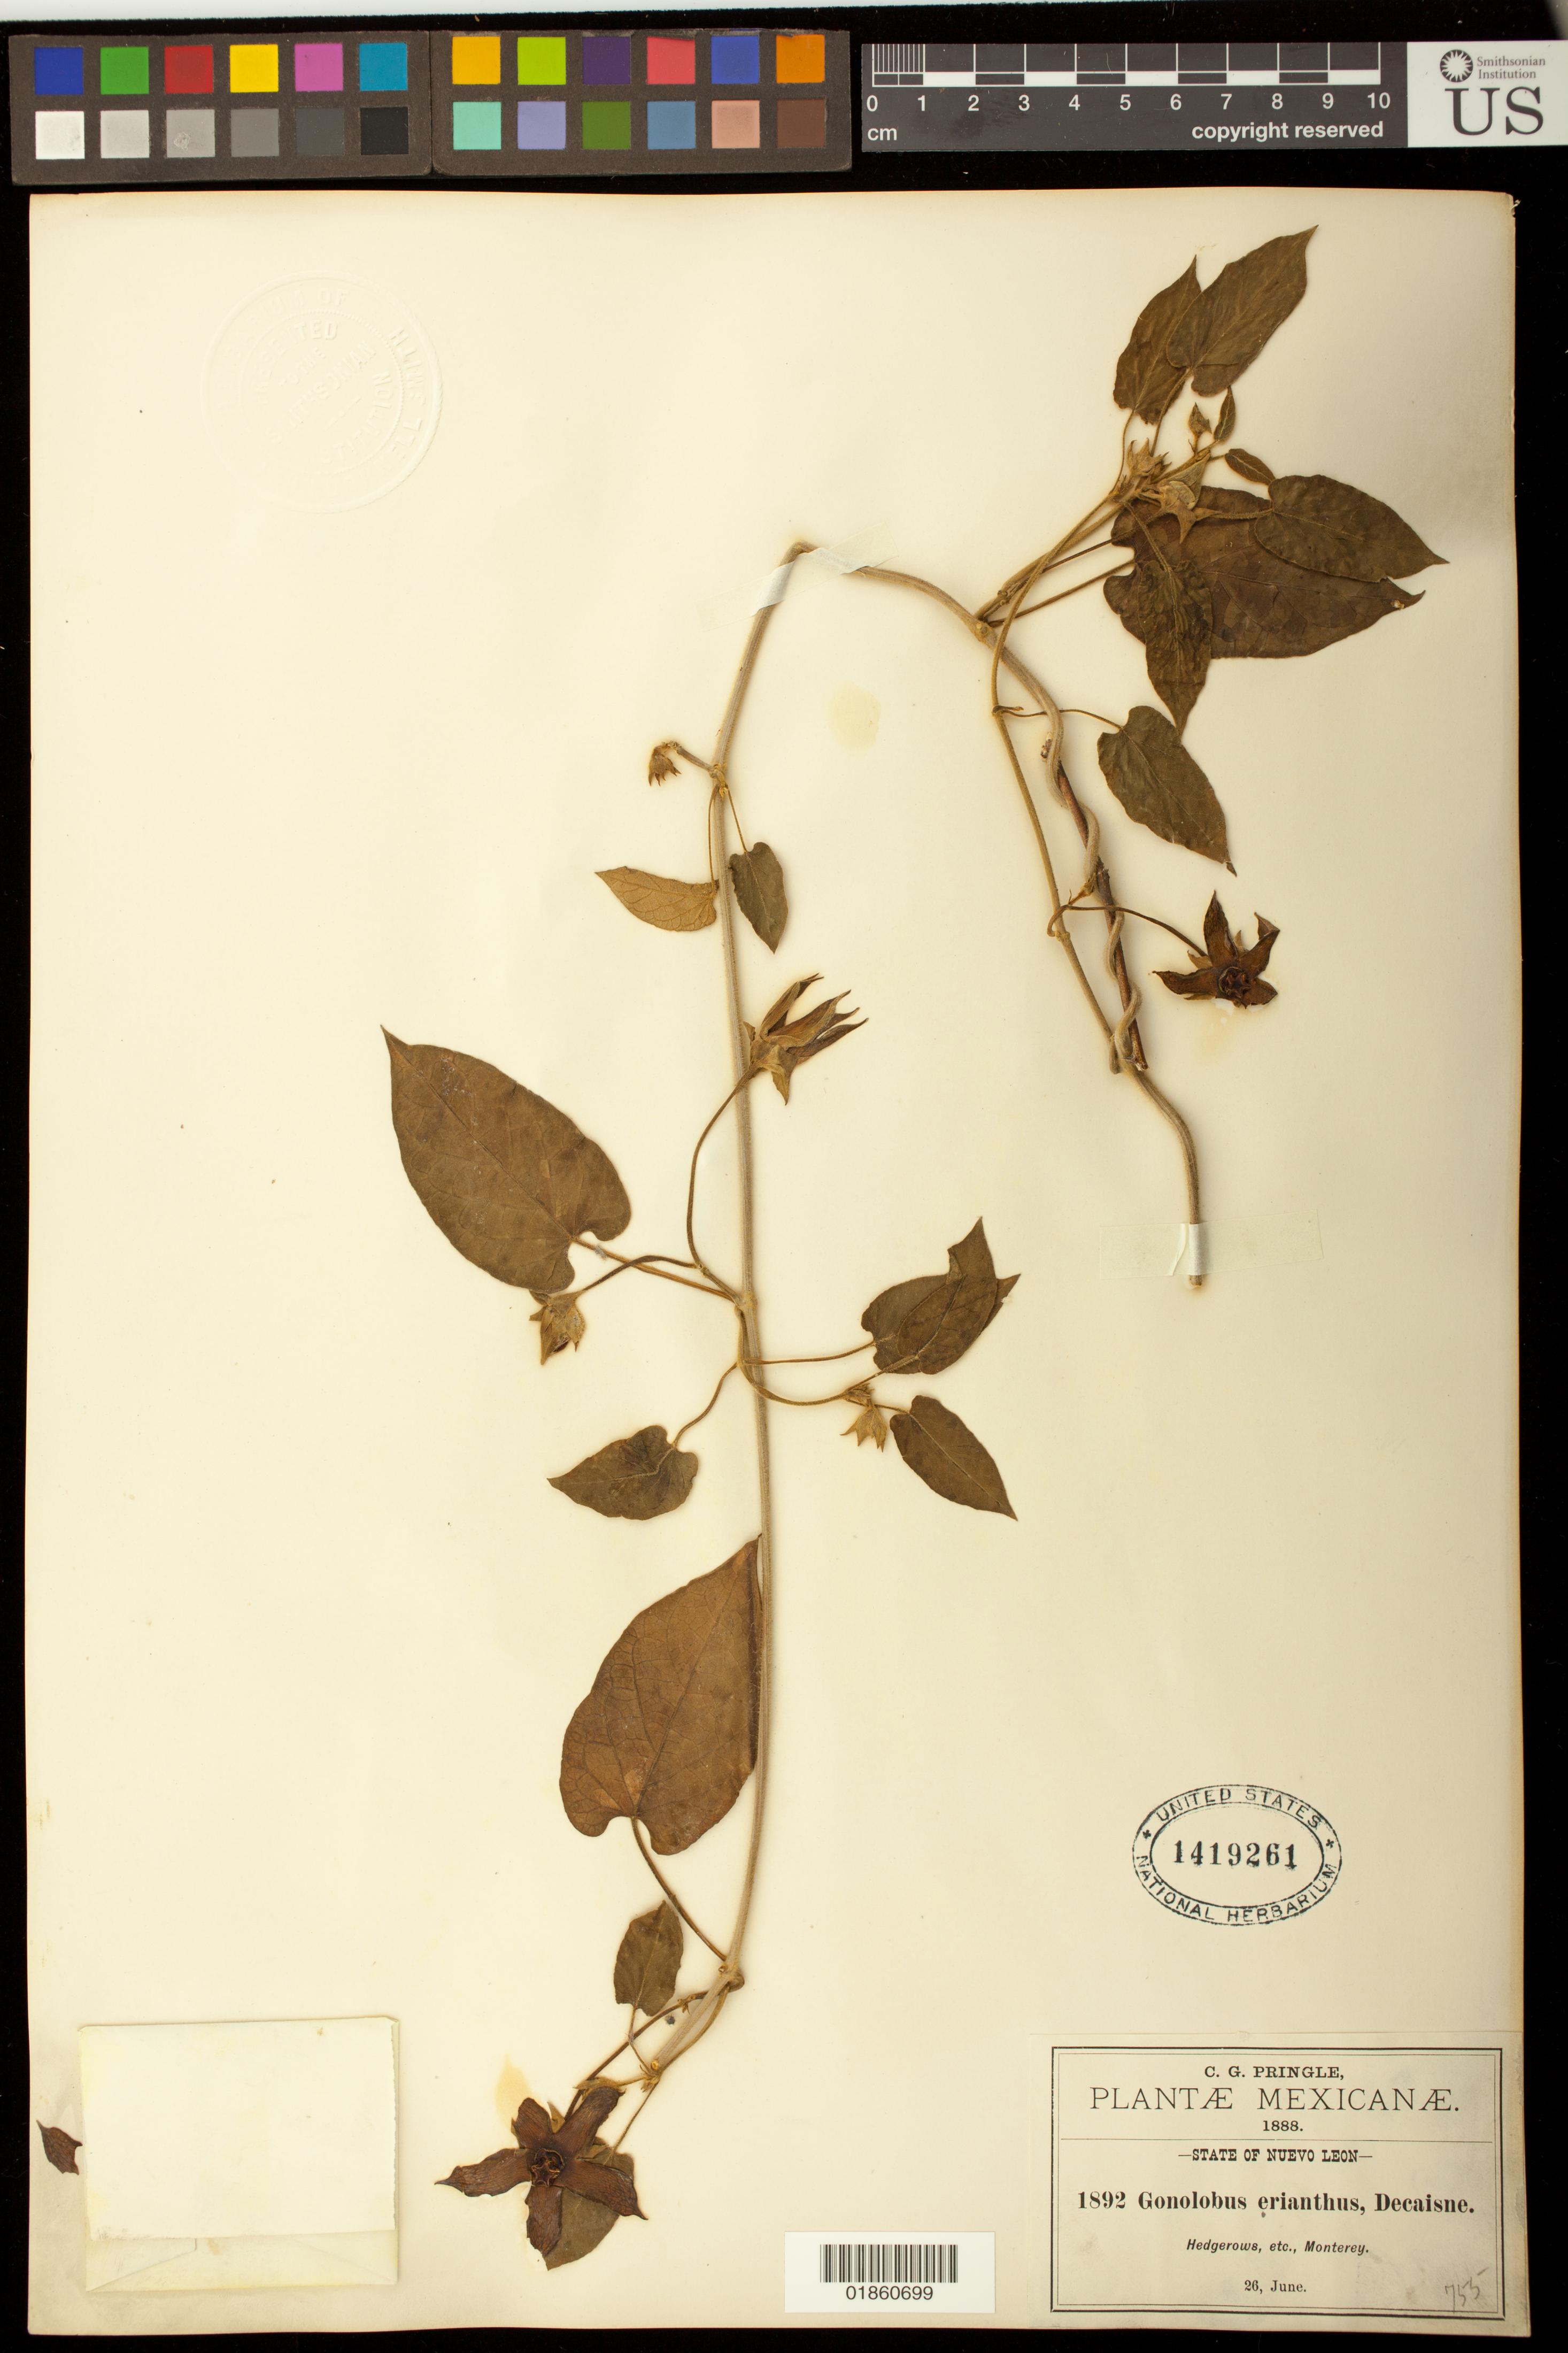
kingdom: Plantae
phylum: Tracheophyta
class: Magnoliopsida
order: Gentianales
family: Apocynaceae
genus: Gonolobus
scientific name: Gonolobus macranthus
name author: Kunze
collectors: C. G. Pringle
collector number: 1892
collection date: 1888-06-26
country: Mexico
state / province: Nuevo León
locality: Monterey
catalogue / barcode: US 1419261